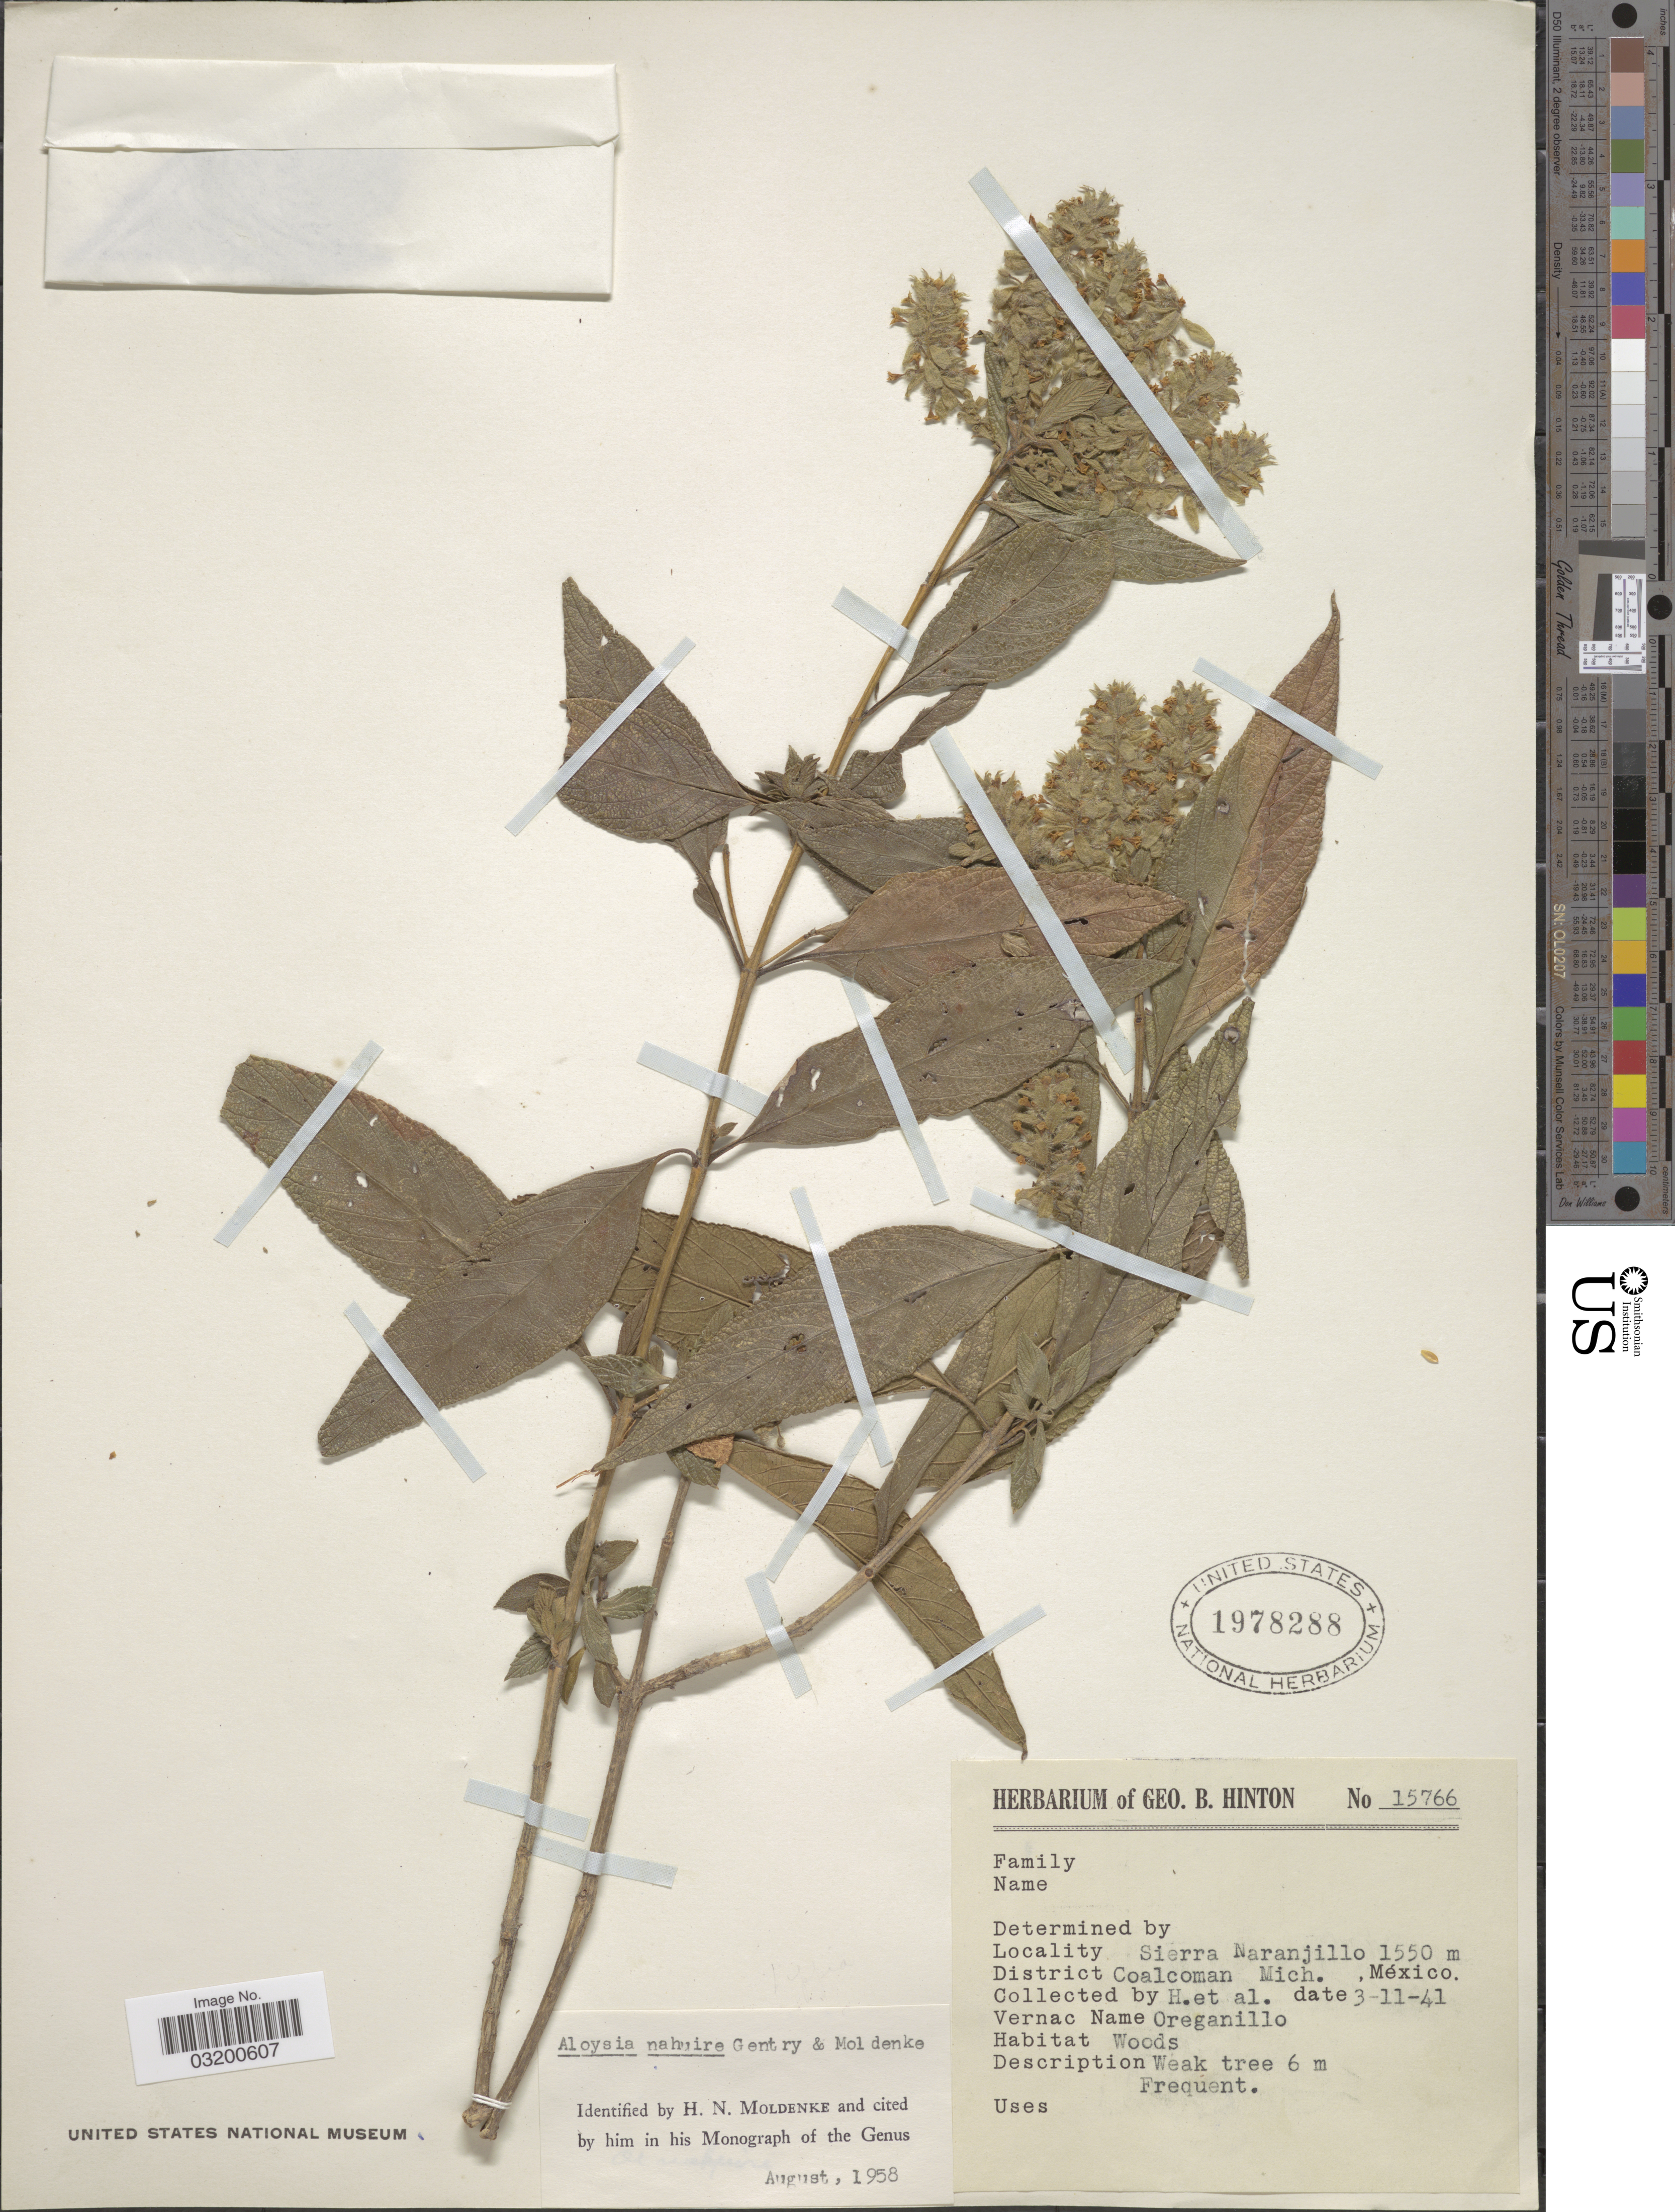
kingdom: Plantae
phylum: Tracheophyta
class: Magnoliopsida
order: Lamiales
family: Verbenaceae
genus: Aloysia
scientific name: Aloysia nahuire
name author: Gentry & Moldenke in Moldenke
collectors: G. B. Hinton & et al.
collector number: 15766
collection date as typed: Transcribed d/m/y: 11/3/41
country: Mexico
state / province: Michoacán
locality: Sierra Naranjillo. District Coalcoman Mich.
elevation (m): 1550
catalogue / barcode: US 1978288